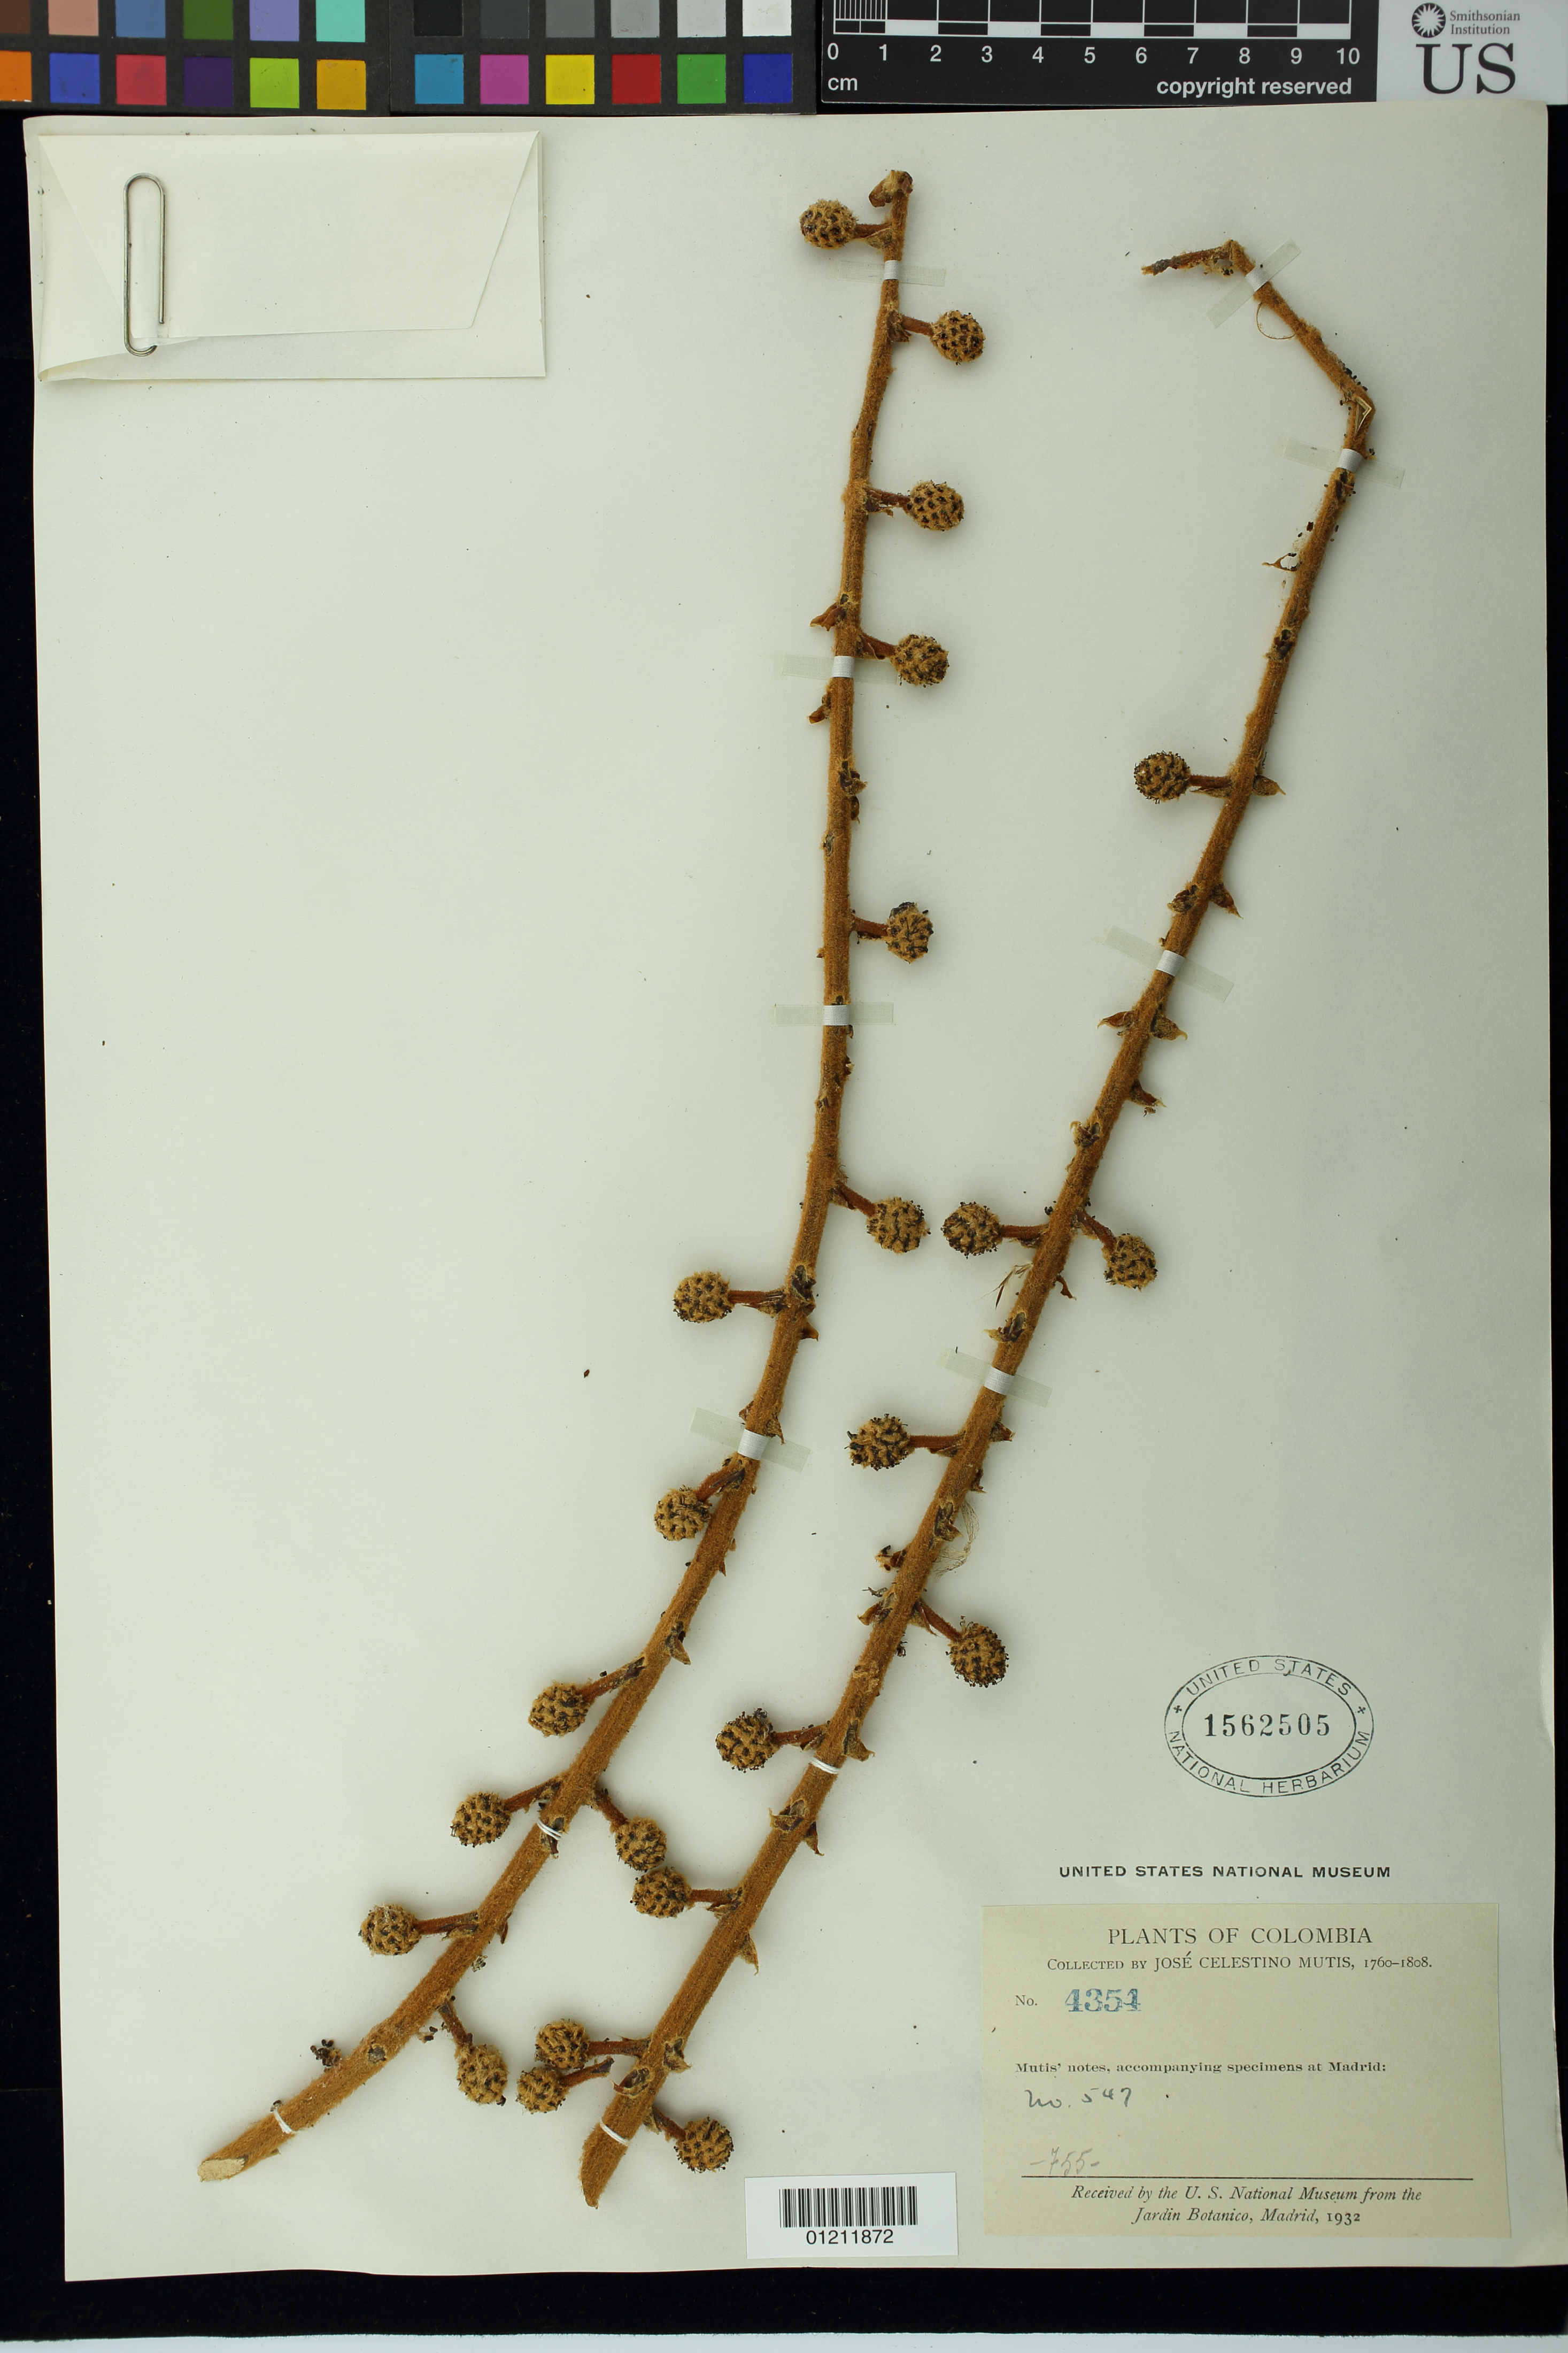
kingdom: Plantae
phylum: Tracheophyta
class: Magnoliopsida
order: Apiales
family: Araliaceae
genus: Schefflera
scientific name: Schefflera ferruginea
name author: (Willd. ex Schult.) Harms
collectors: J. C. B. Mutis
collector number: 4354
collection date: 1760/1808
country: Colombia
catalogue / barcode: US 1562505